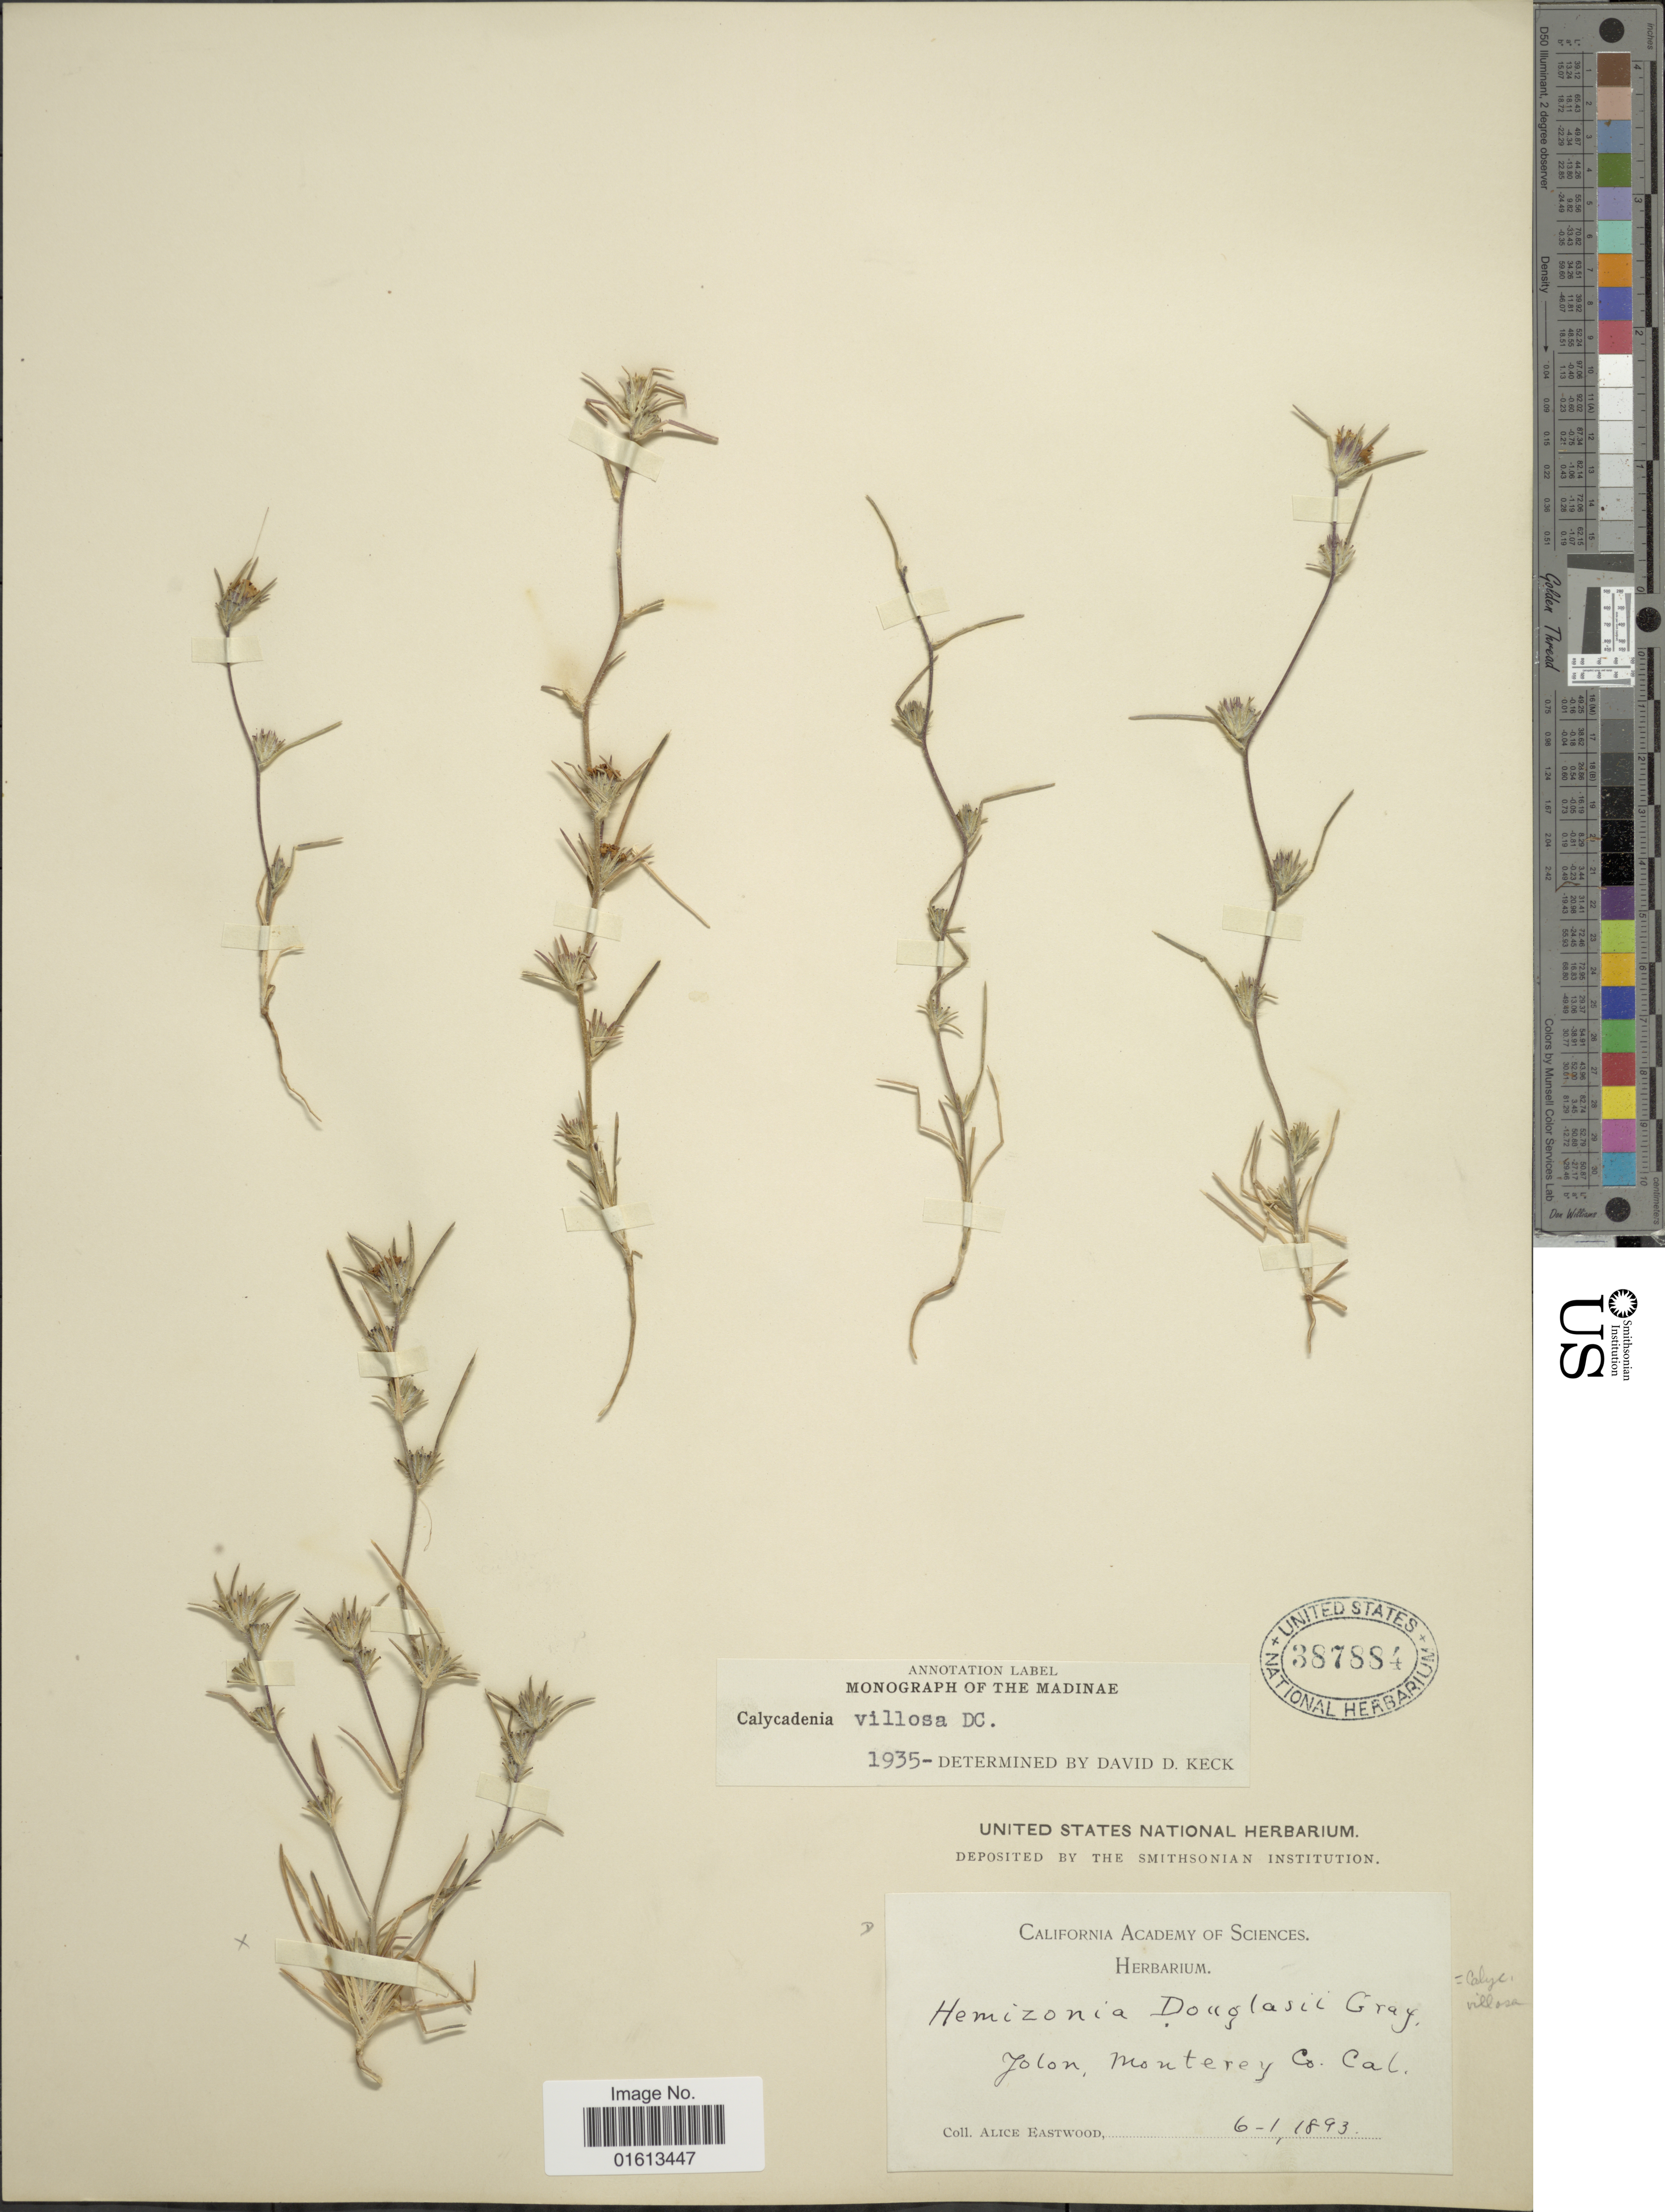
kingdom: Plantae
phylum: Tracheophyta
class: Magnoliopsida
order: Asterales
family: Asteraceae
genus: Calycadenia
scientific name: Calycadenia villosa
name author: DC.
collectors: A. Eastwood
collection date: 1893-06-01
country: United States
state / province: California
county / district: Monterey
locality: Jolon, Monterey Co. Cal.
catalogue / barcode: US 387884